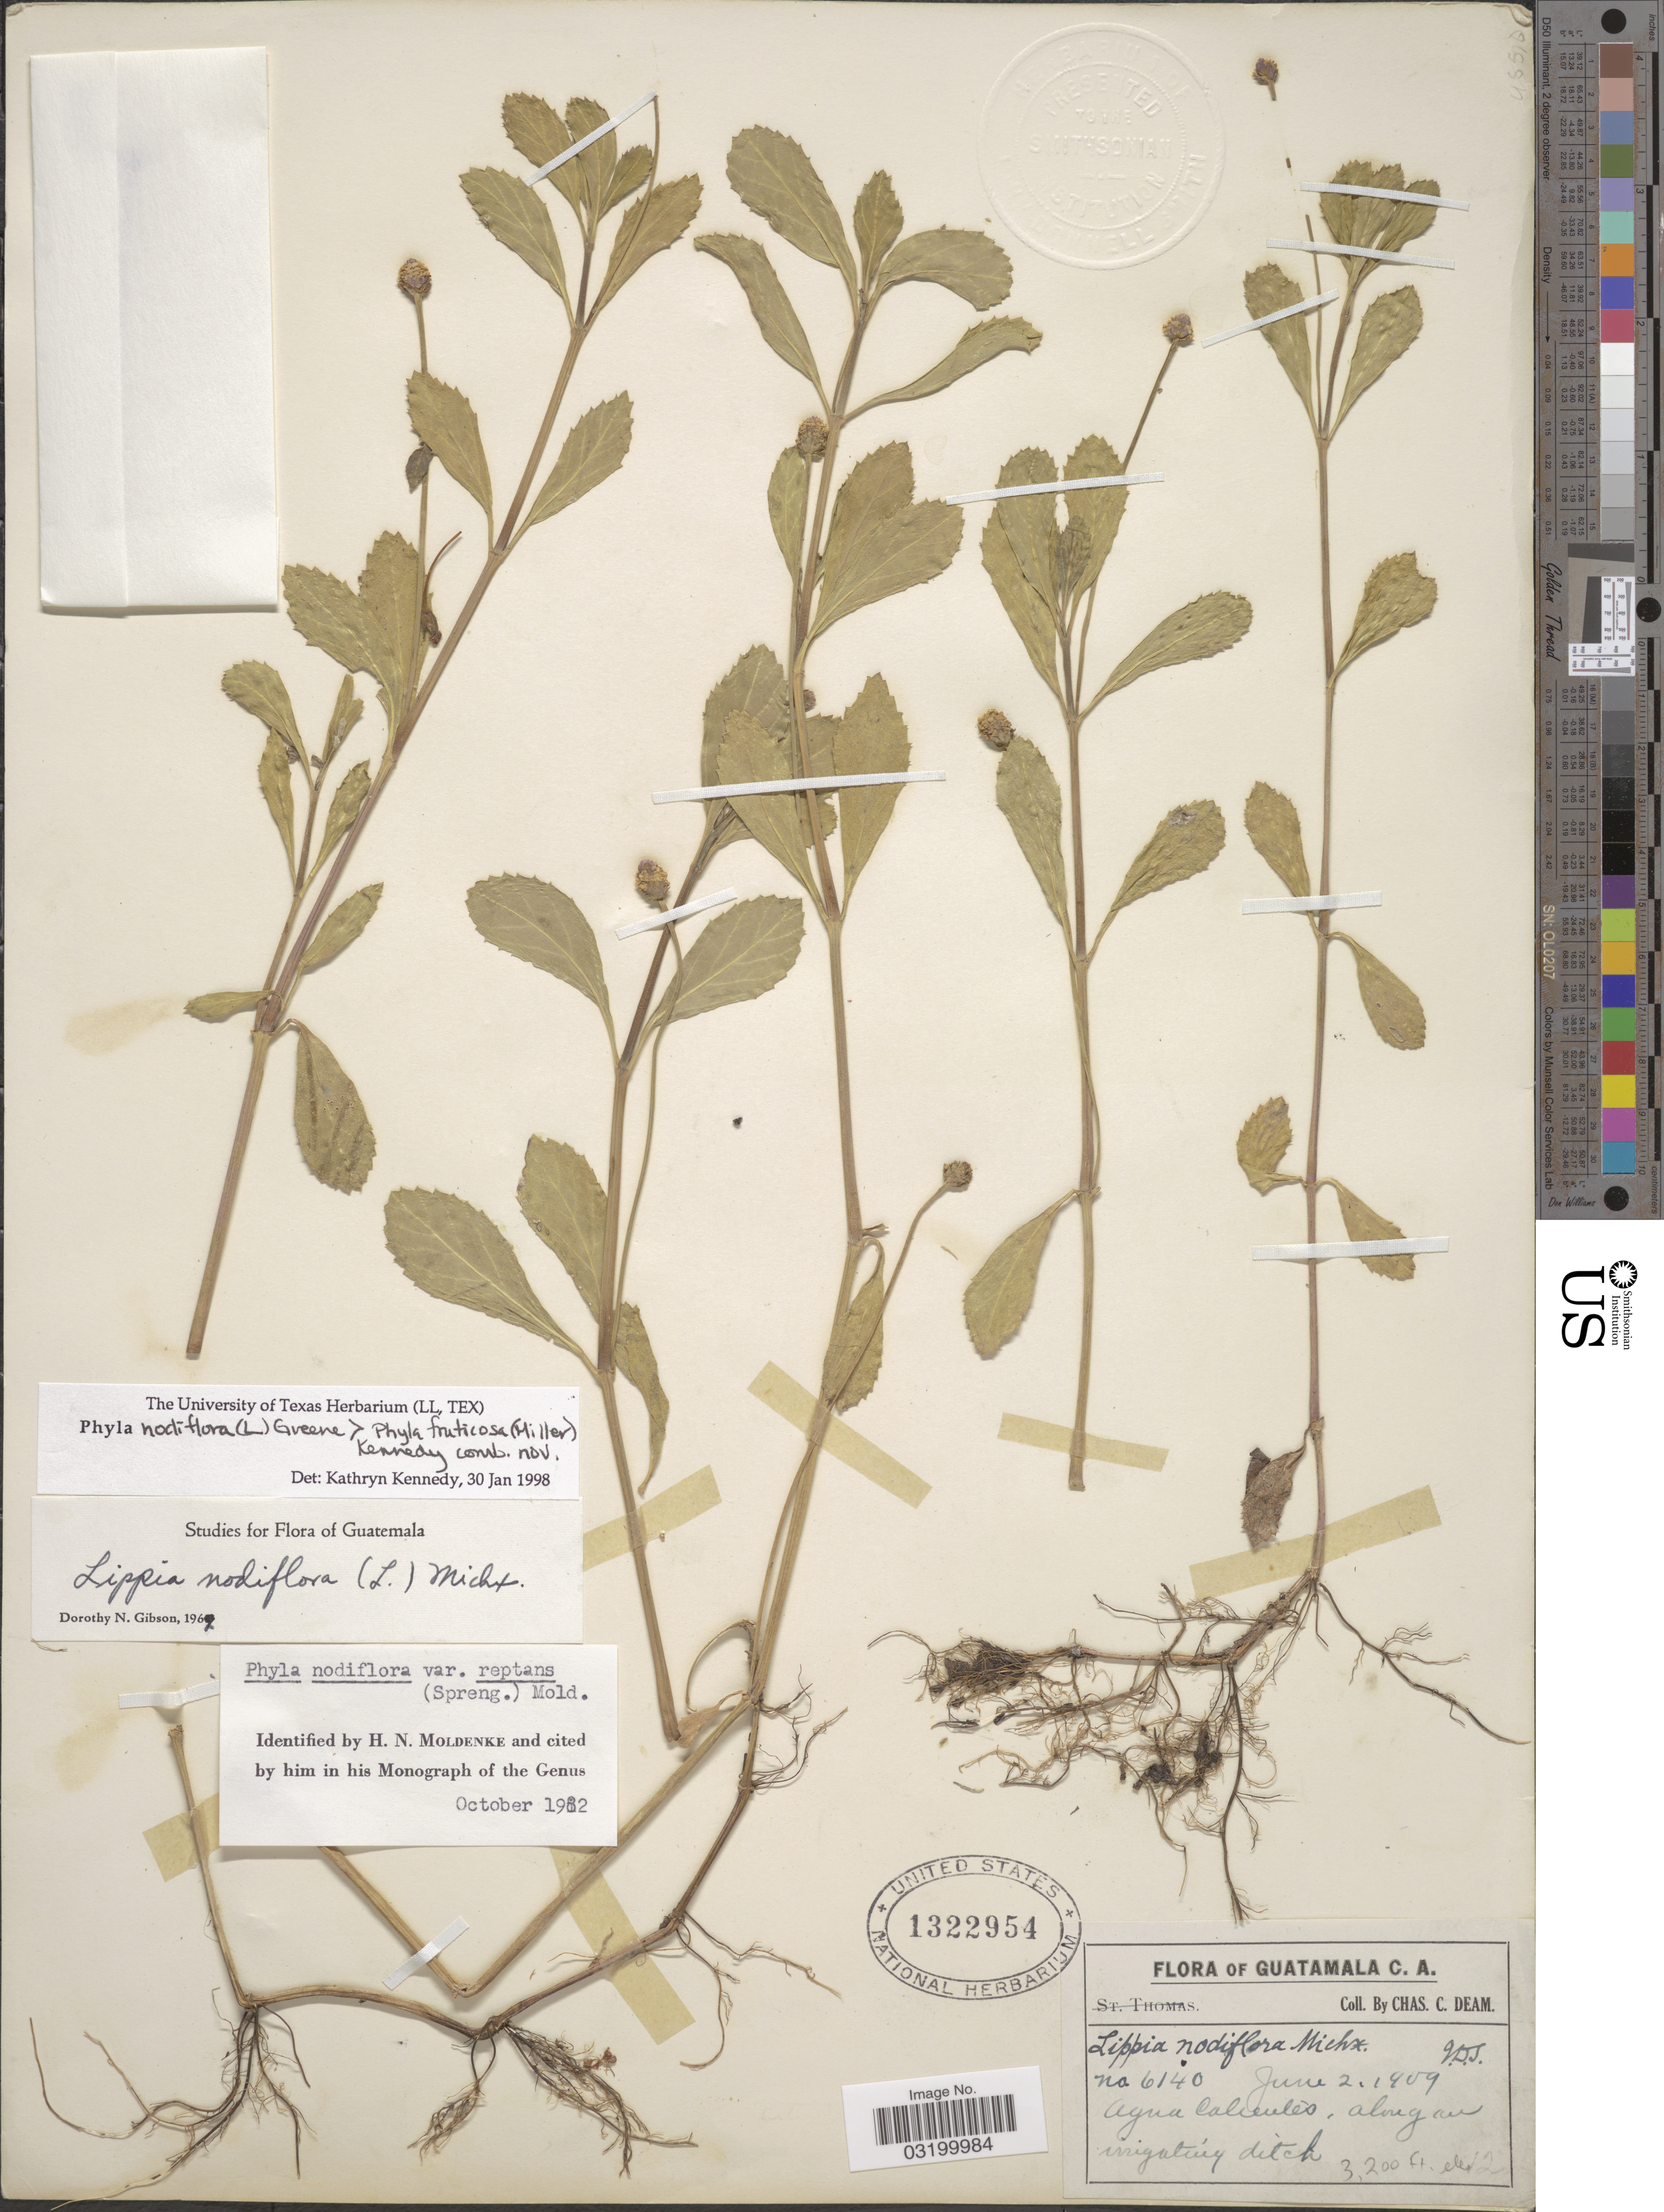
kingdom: Plantae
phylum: Tracheophyta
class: Magnoliopsida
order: Lamiales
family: Verbenaceae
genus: Phyla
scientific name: Phyla nodiflora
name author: (L.) Greene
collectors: C. C. Deam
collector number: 6140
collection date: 1909-06-02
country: Guatemala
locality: Agua Calientes.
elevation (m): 975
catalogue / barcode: US 1322954